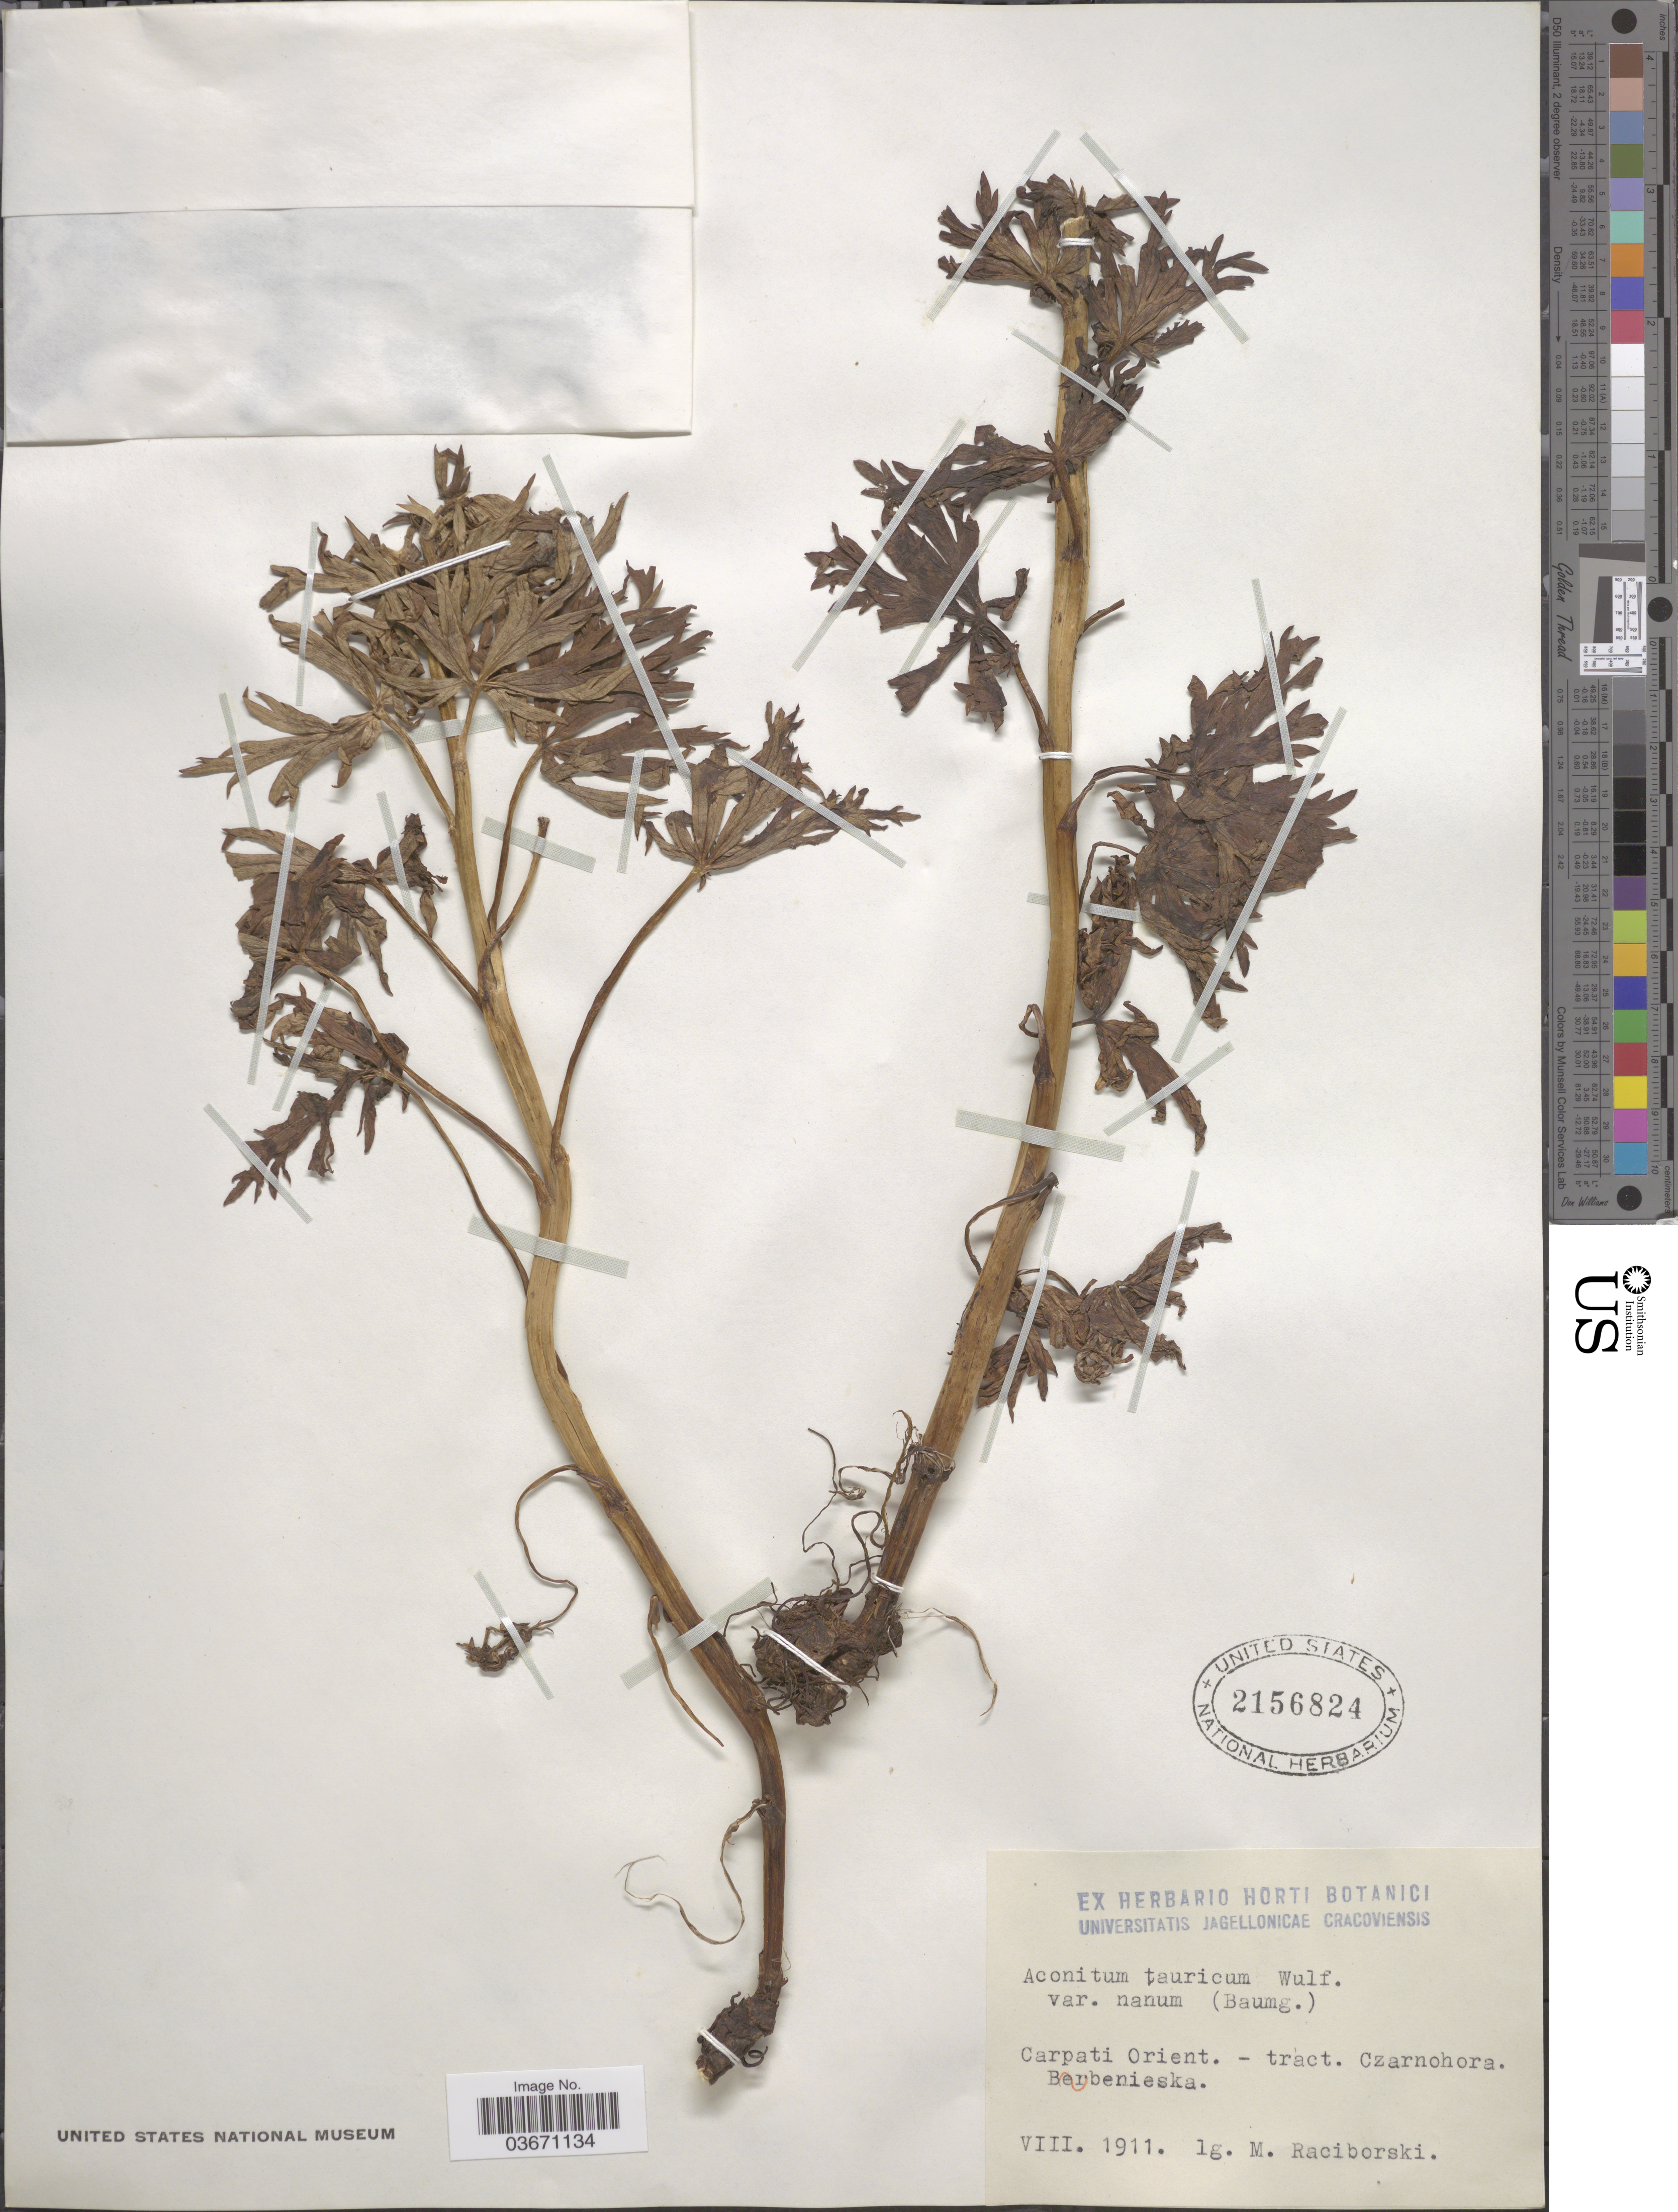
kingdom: Plantae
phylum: Tracheophyta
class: Magnoliopsida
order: Ranunculales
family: Ranunculaceae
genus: Aconitum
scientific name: Aconitum tauricum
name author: Wulfen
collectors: M. Raciborski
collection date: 1911-08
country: Ukraine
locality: Carpati Orient. - tract. Czarnohora. Berbenieska.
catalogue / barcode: US 2156824